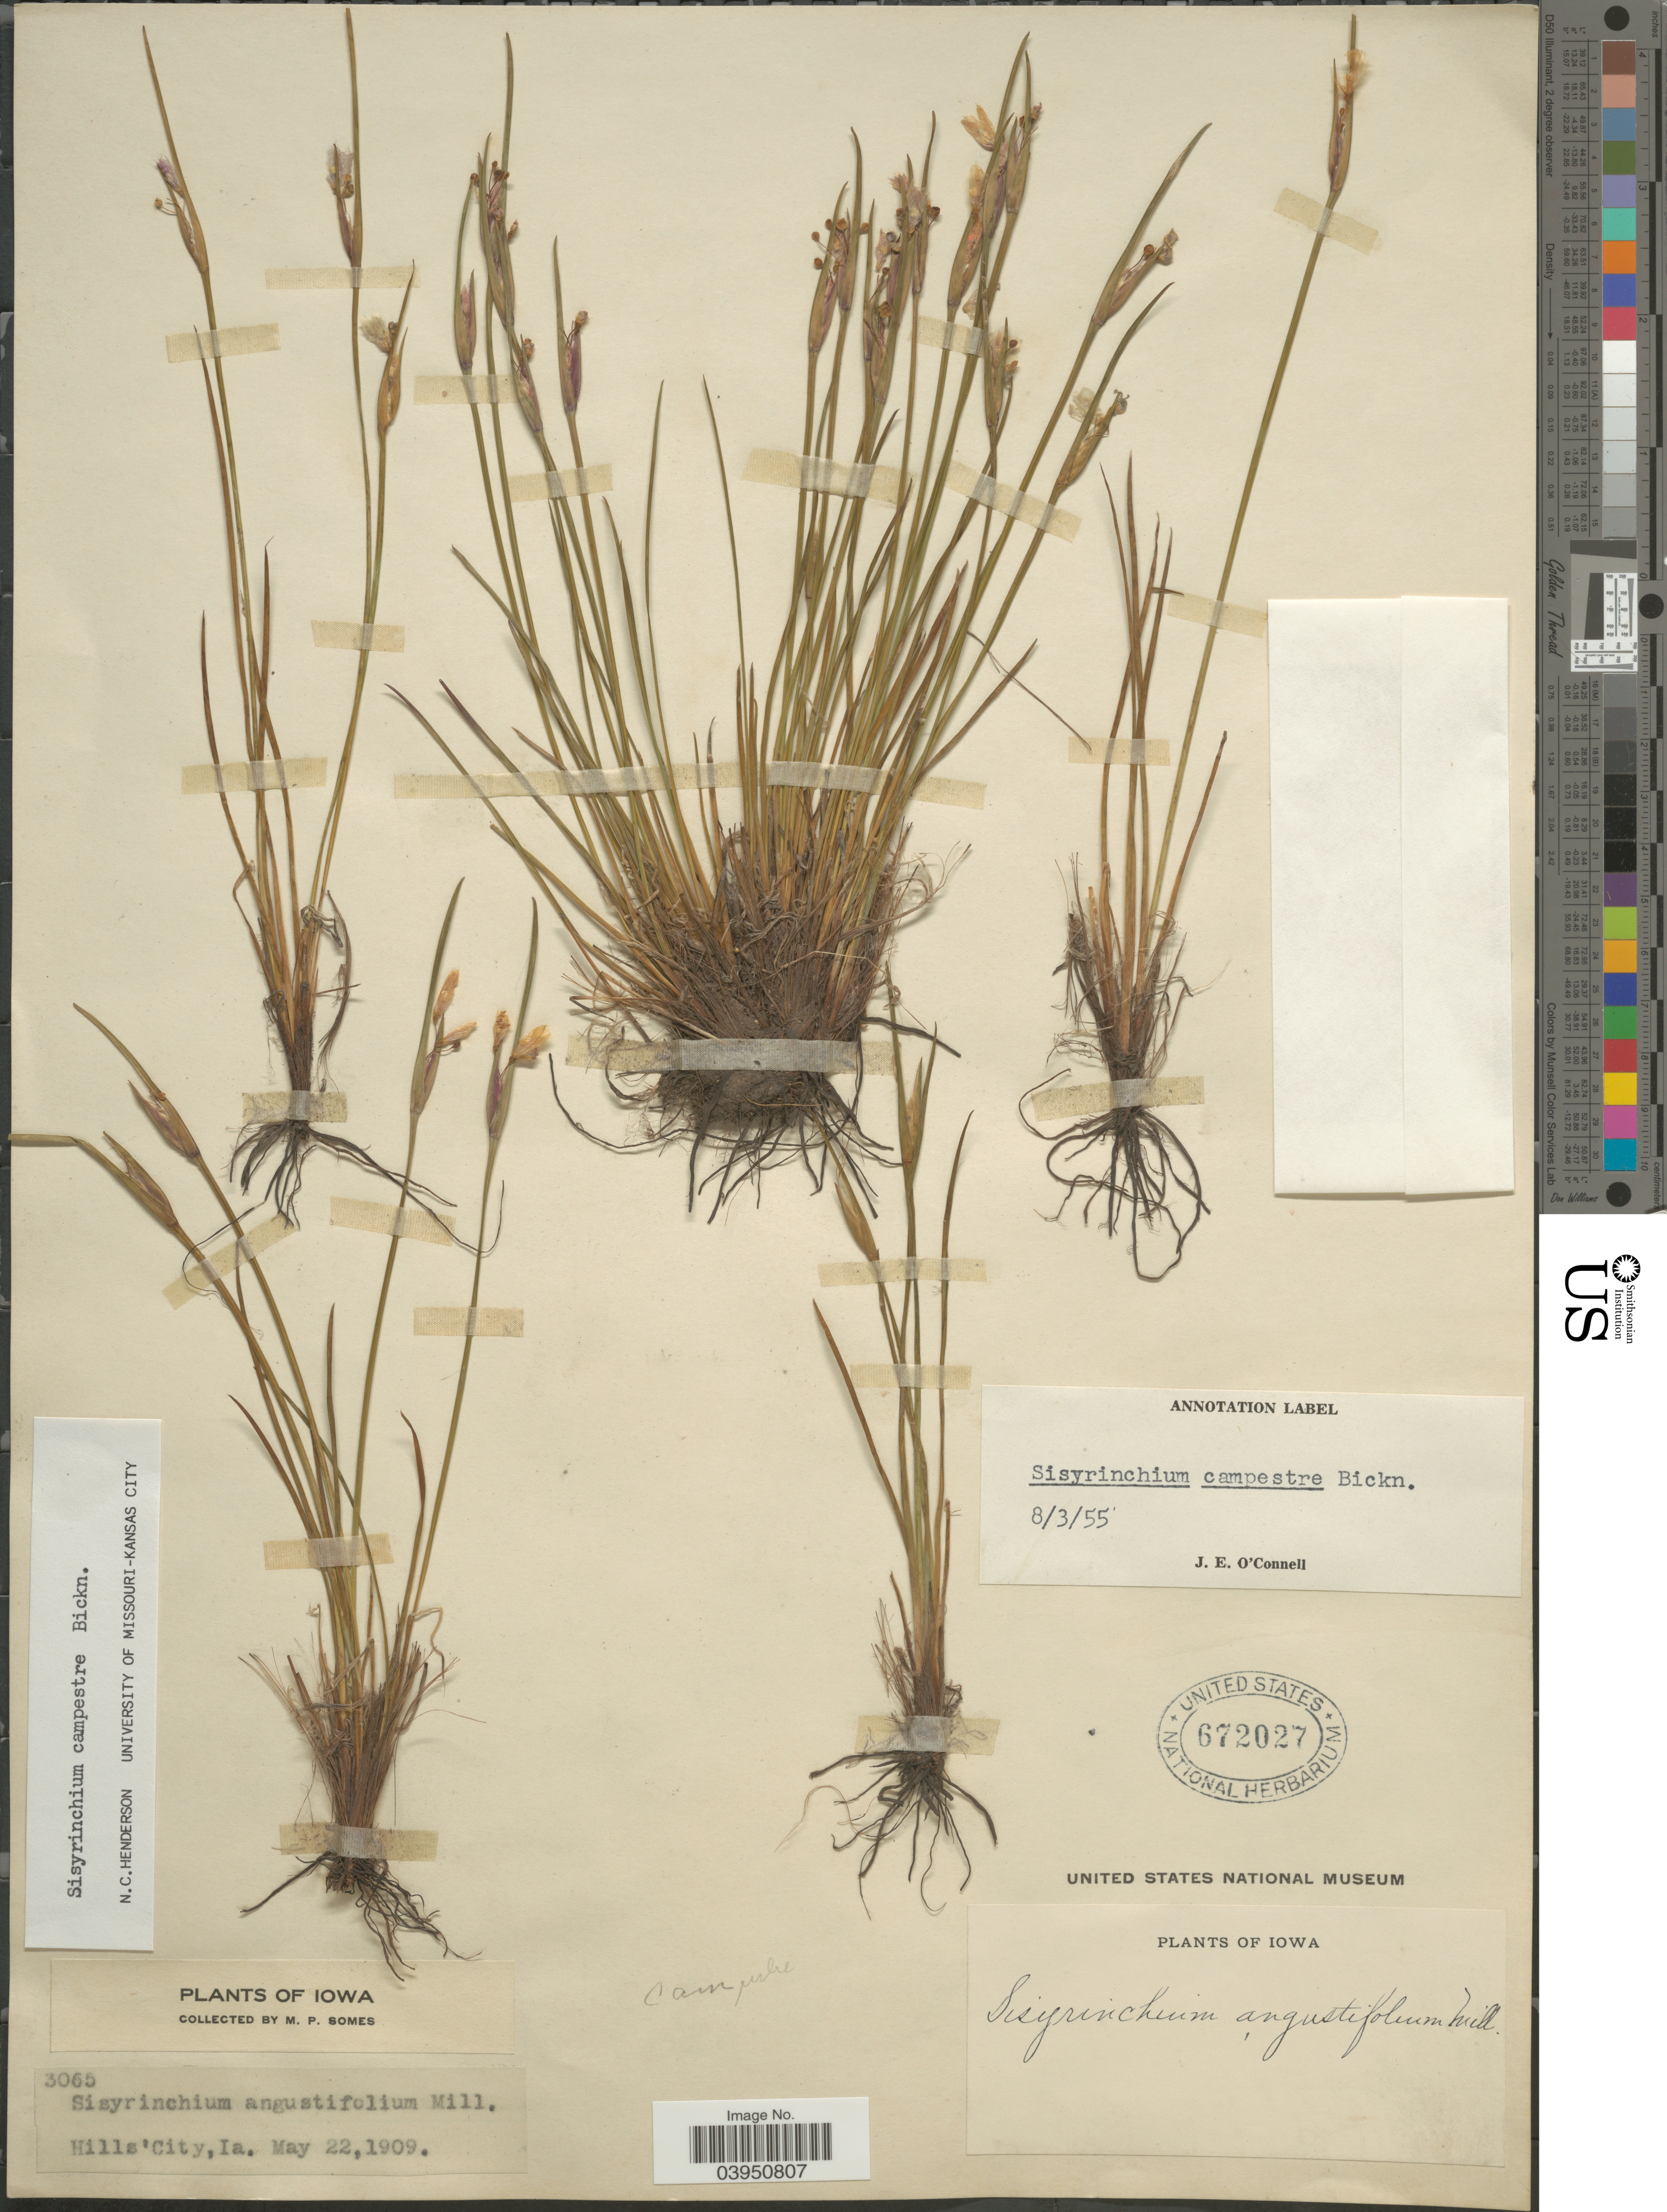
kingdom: Plantae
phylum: Tracheophyta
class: Liliopsida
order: Asparagales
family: Iridaceae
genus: Sisyrinchium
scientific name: Sisyrinchium campestre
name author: E.P. Bicknell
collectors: M. Somes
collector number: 3065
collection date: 1909-05-22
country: United States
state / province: Iowa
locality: Hills' City.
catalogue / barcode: US 672027